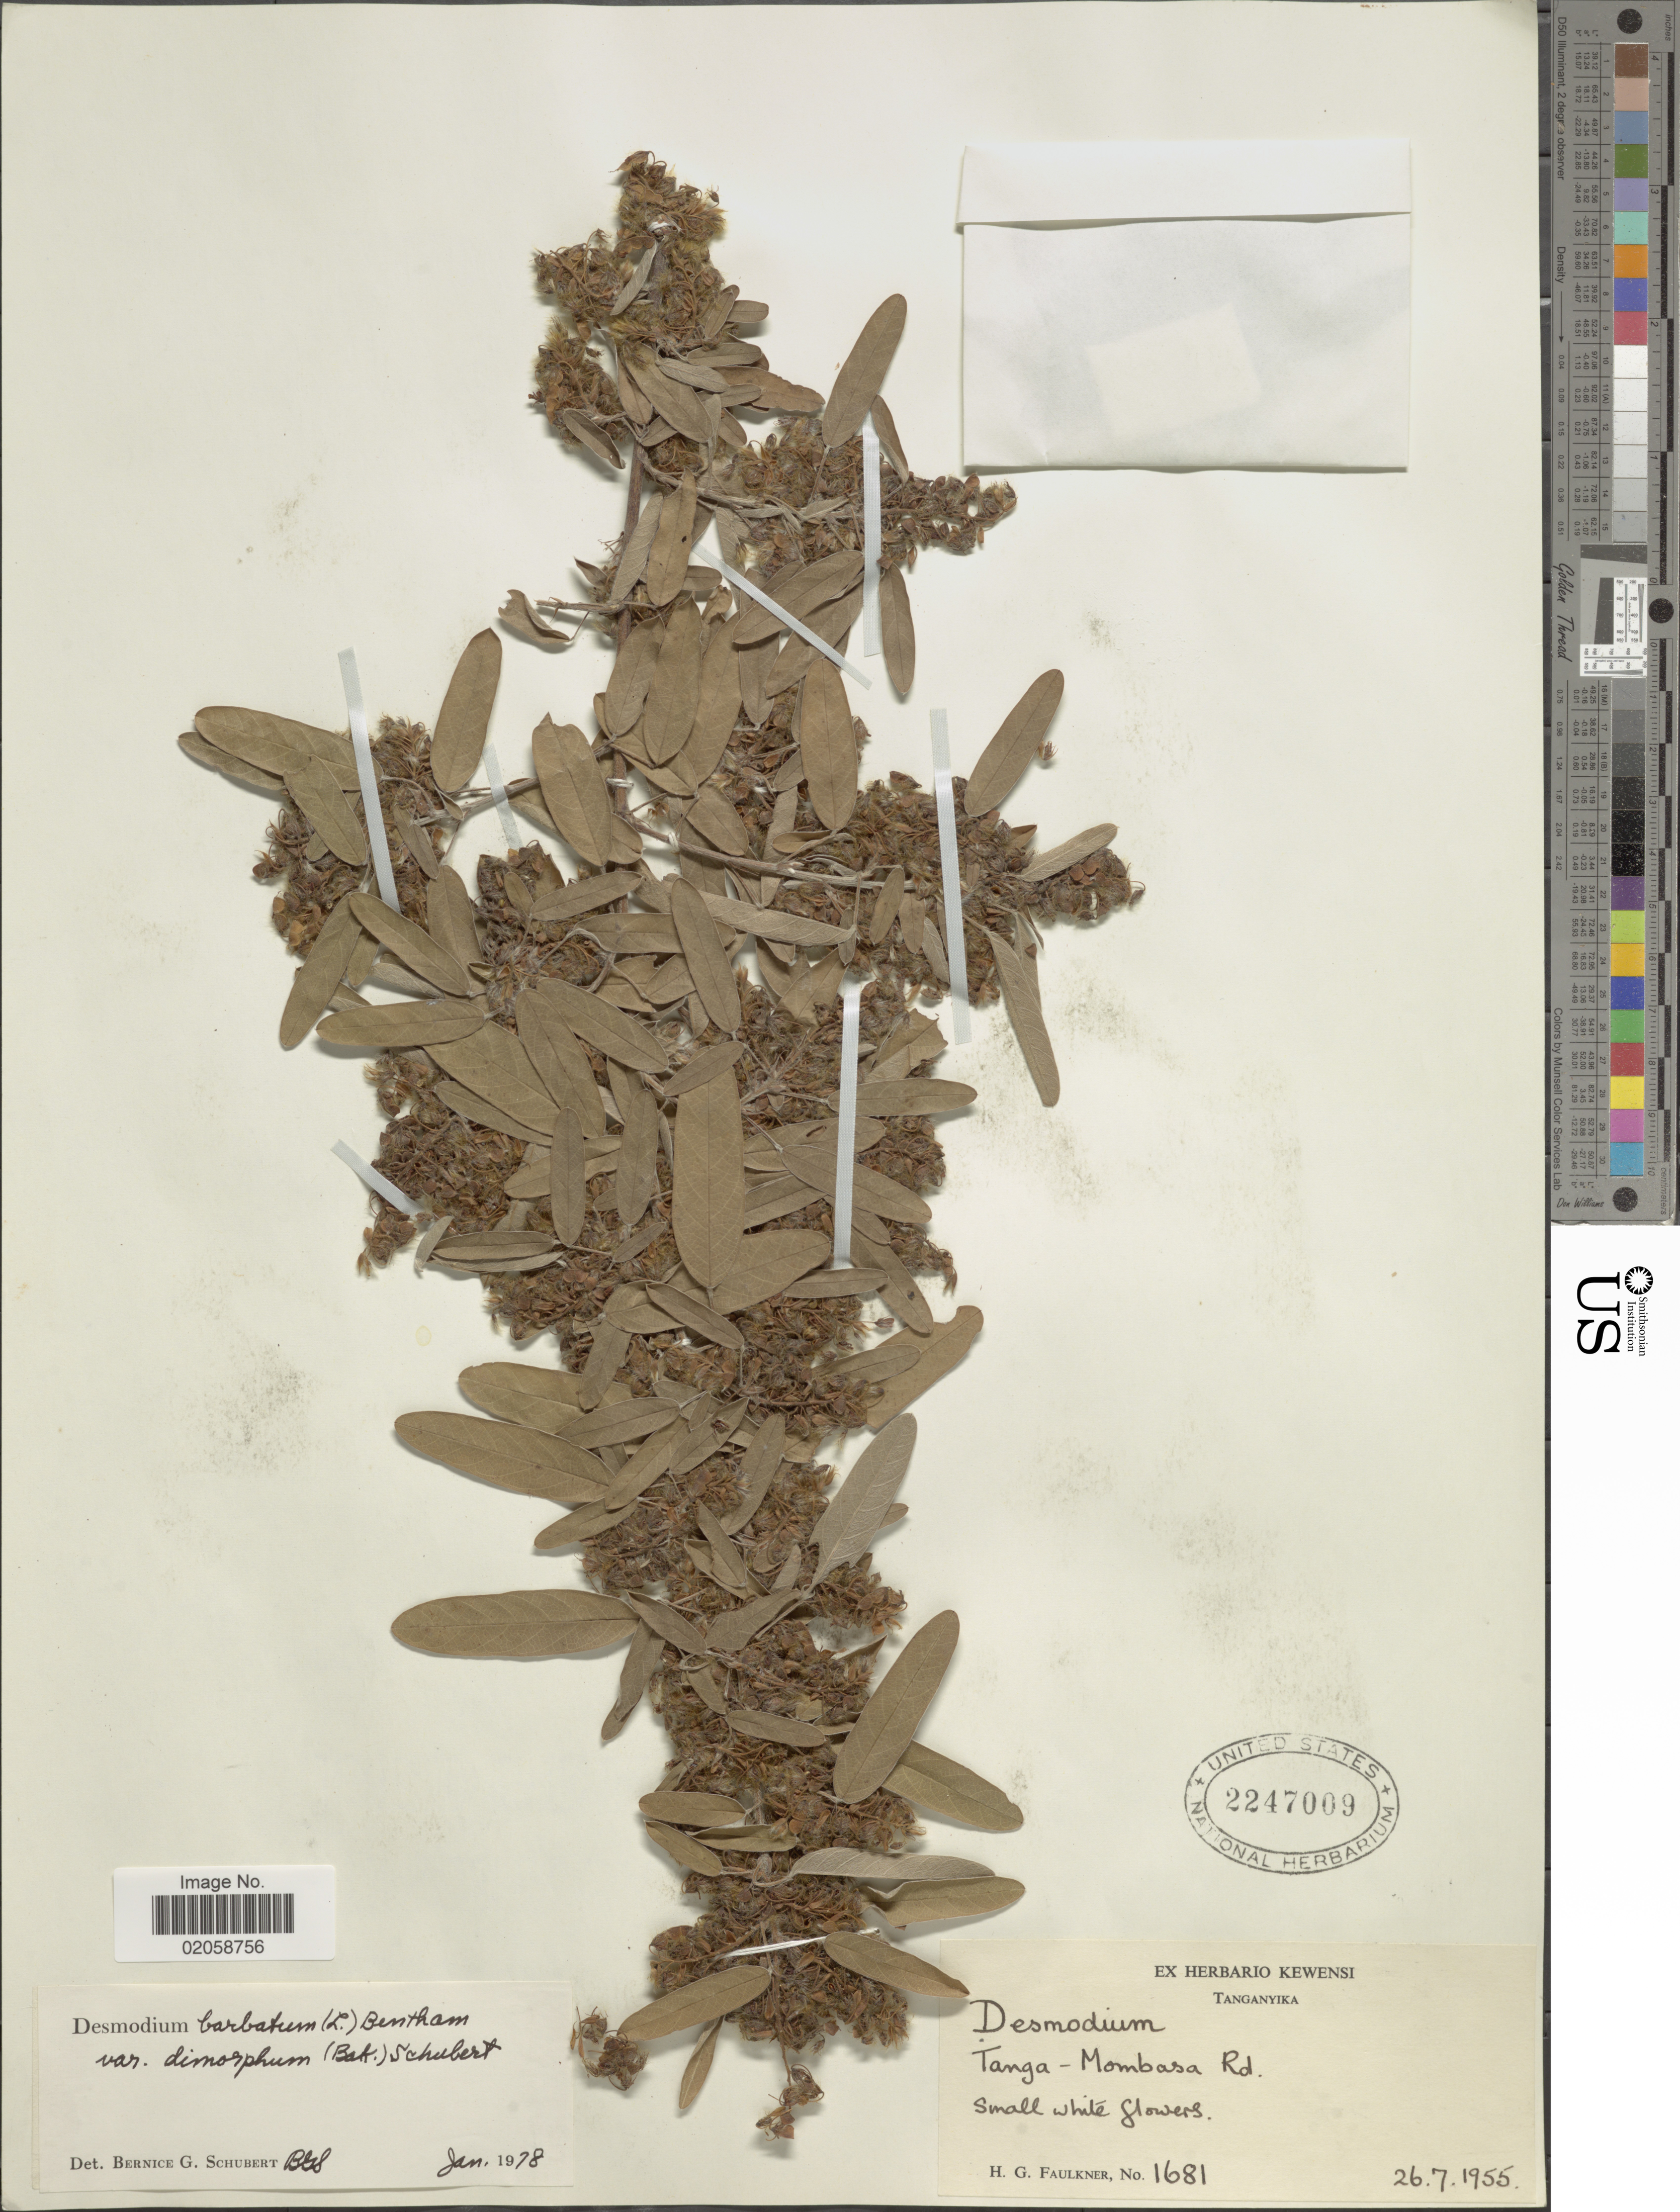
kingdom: Plantae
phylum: Tracheophyta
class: Magnoliopsida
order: Fabales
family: Fabaceae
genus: Grona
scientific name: Grona barbata var. dimorpha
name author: (Welw. ex Baker) H. Ohashi & K. Ohashi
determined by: Strong, Mark T., (BOT), Smithsonian Institution - National Museum of Natural History (UNITED STATES)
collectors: H. Faulkner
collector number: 1681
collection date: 1955-07-26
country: Tanzania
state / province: Tanga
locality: Tanganyika. Tanga - Mombasa Rd.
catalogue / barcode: US 2247009